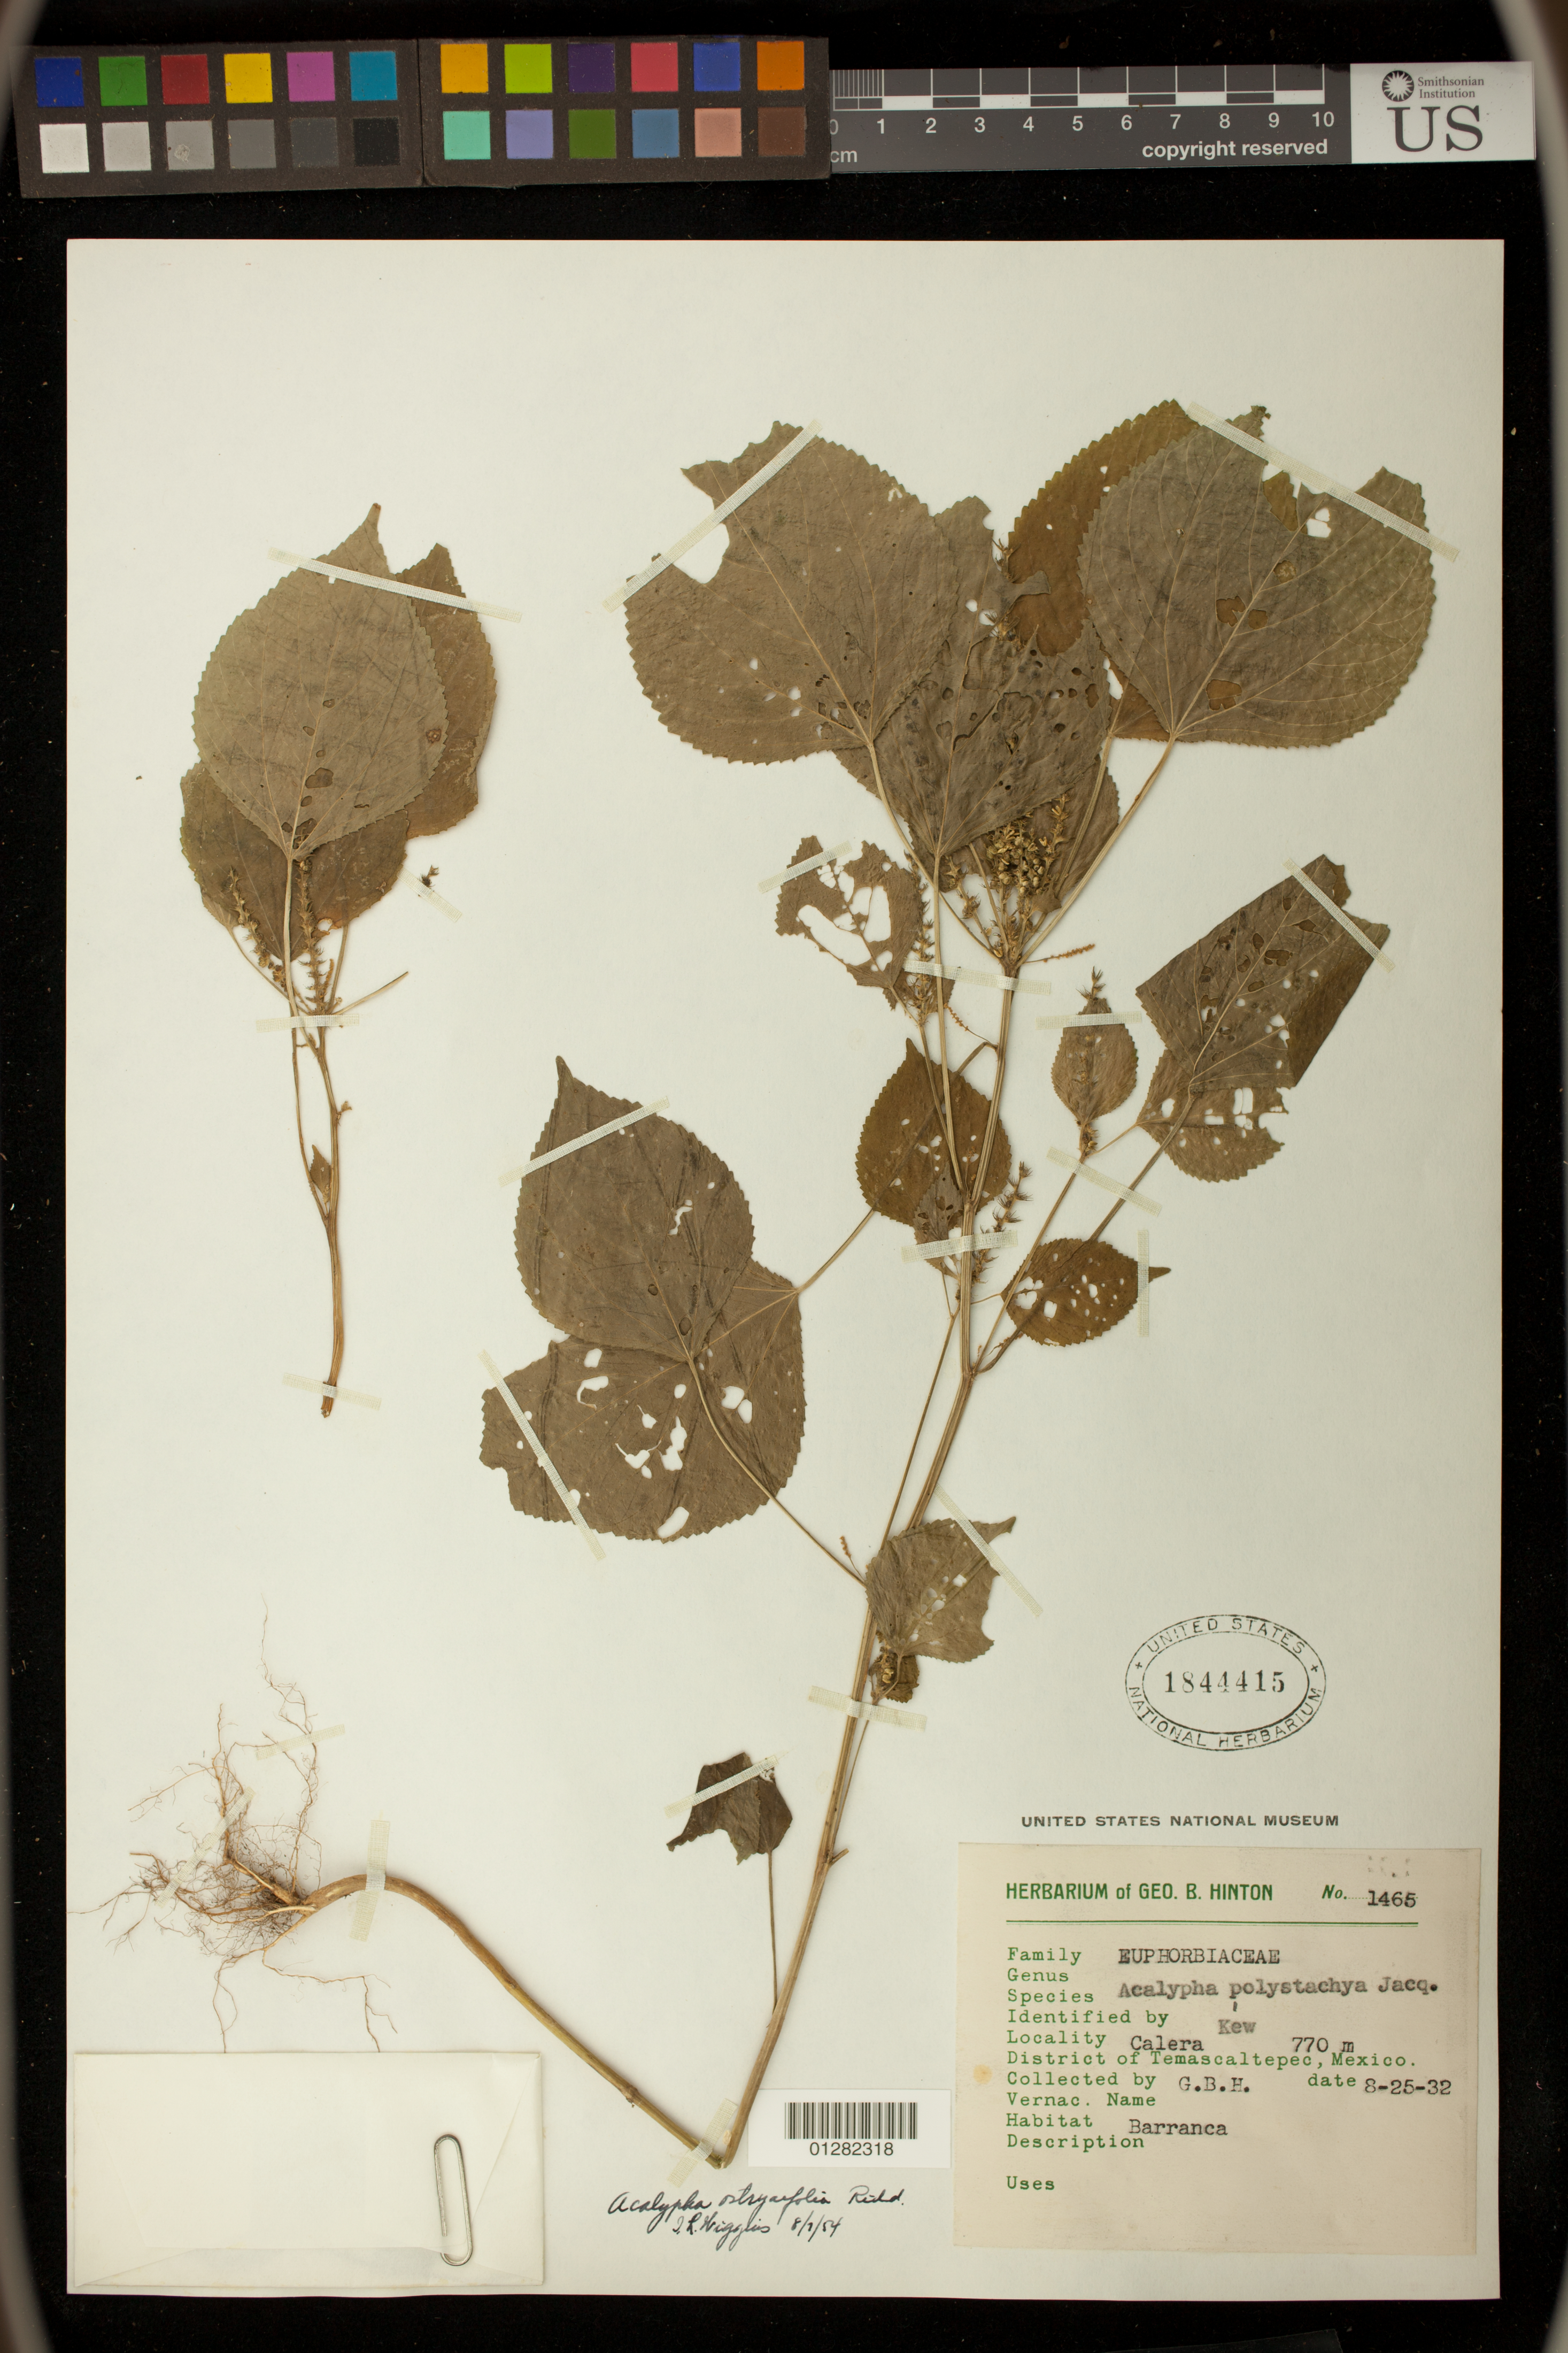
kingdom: Plantae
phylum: Tracheophyta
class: Magnoliopsida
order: Malpighiales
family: Euphorbiaceae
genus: Acalypha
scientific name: Acalypha ostryifolia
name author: Ridd.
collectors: C. G. Pringle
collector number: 1465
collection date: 1932-08-25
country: Mexico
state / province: Zacatecas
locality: Temascaltepec District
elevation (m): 770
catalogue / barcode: US 1844415